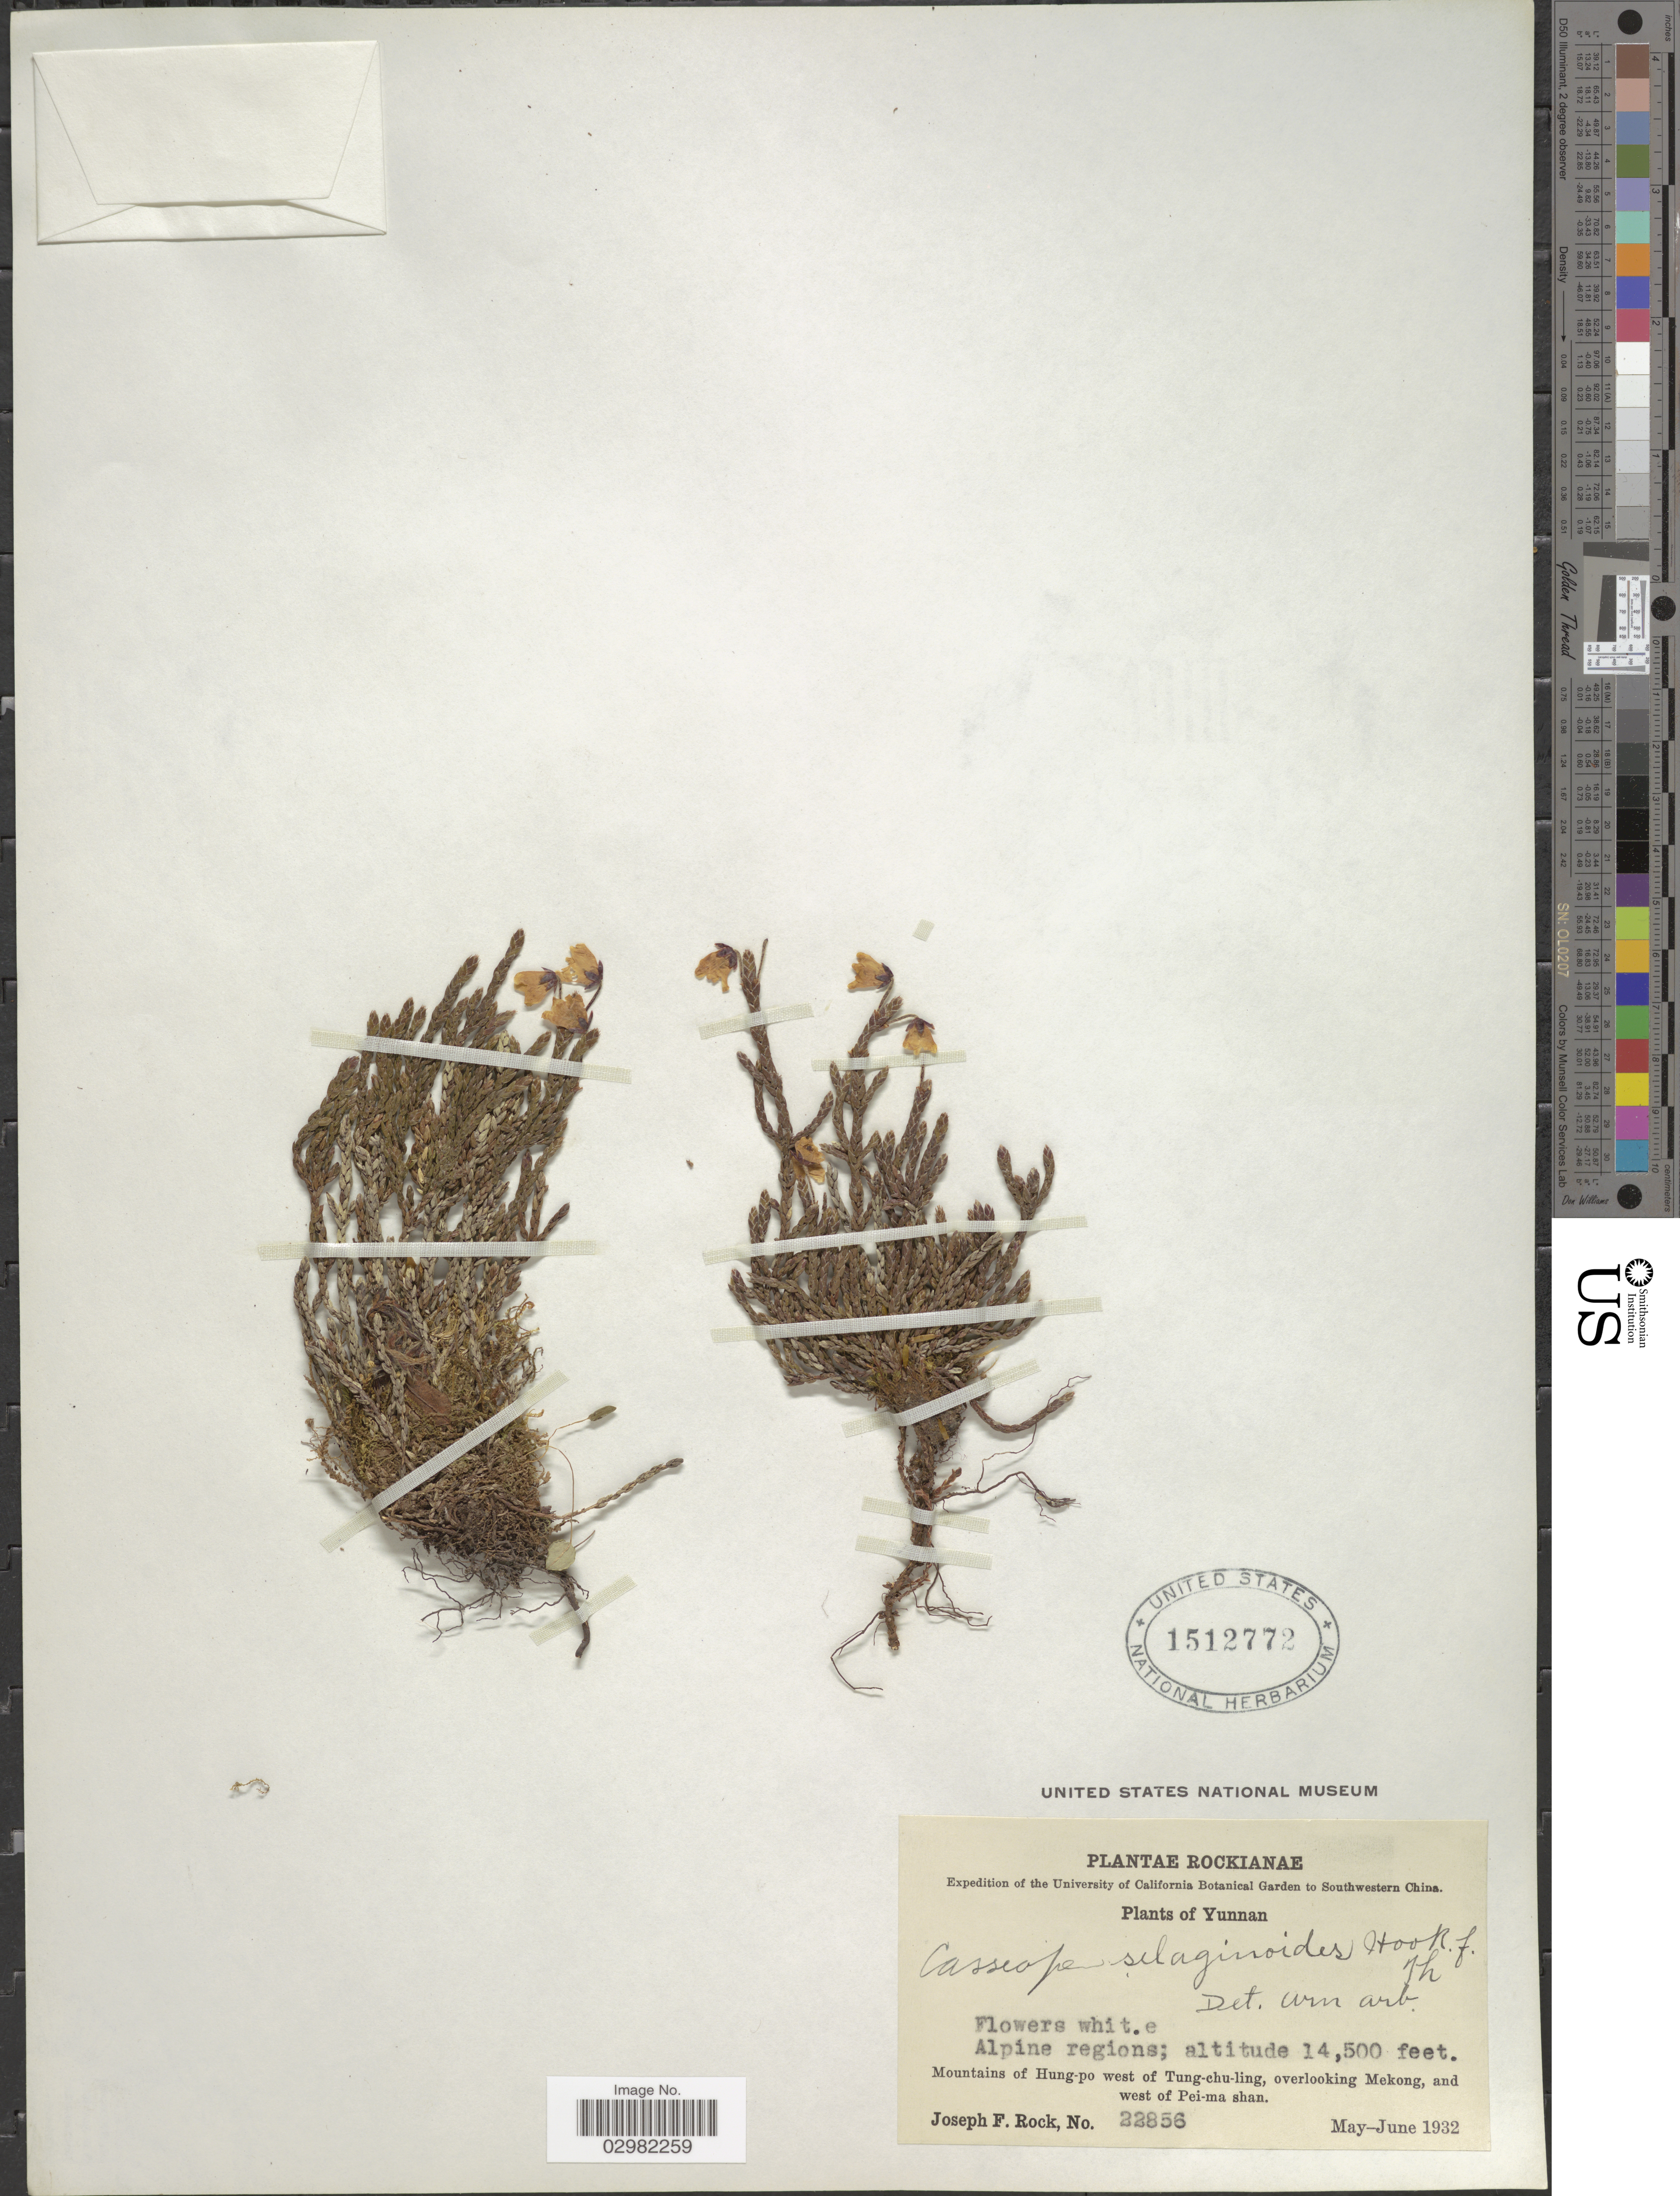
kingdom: Plantae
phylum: Tracheophyta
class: Magnoliopsida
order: Ericales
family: Ericaceae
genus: Cassiope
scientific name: Cassiope selaginoides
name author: Hook. f. & Thomson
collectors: J. F. Rock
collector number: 22856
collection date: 1932-05/1932-06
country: China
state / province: Yunnan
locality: Mountains of Hung-po wet of Tung-chu-ling, overlooking Mekong, and west of Pei-ma shan.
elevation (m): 4420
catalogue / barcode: US 1512772